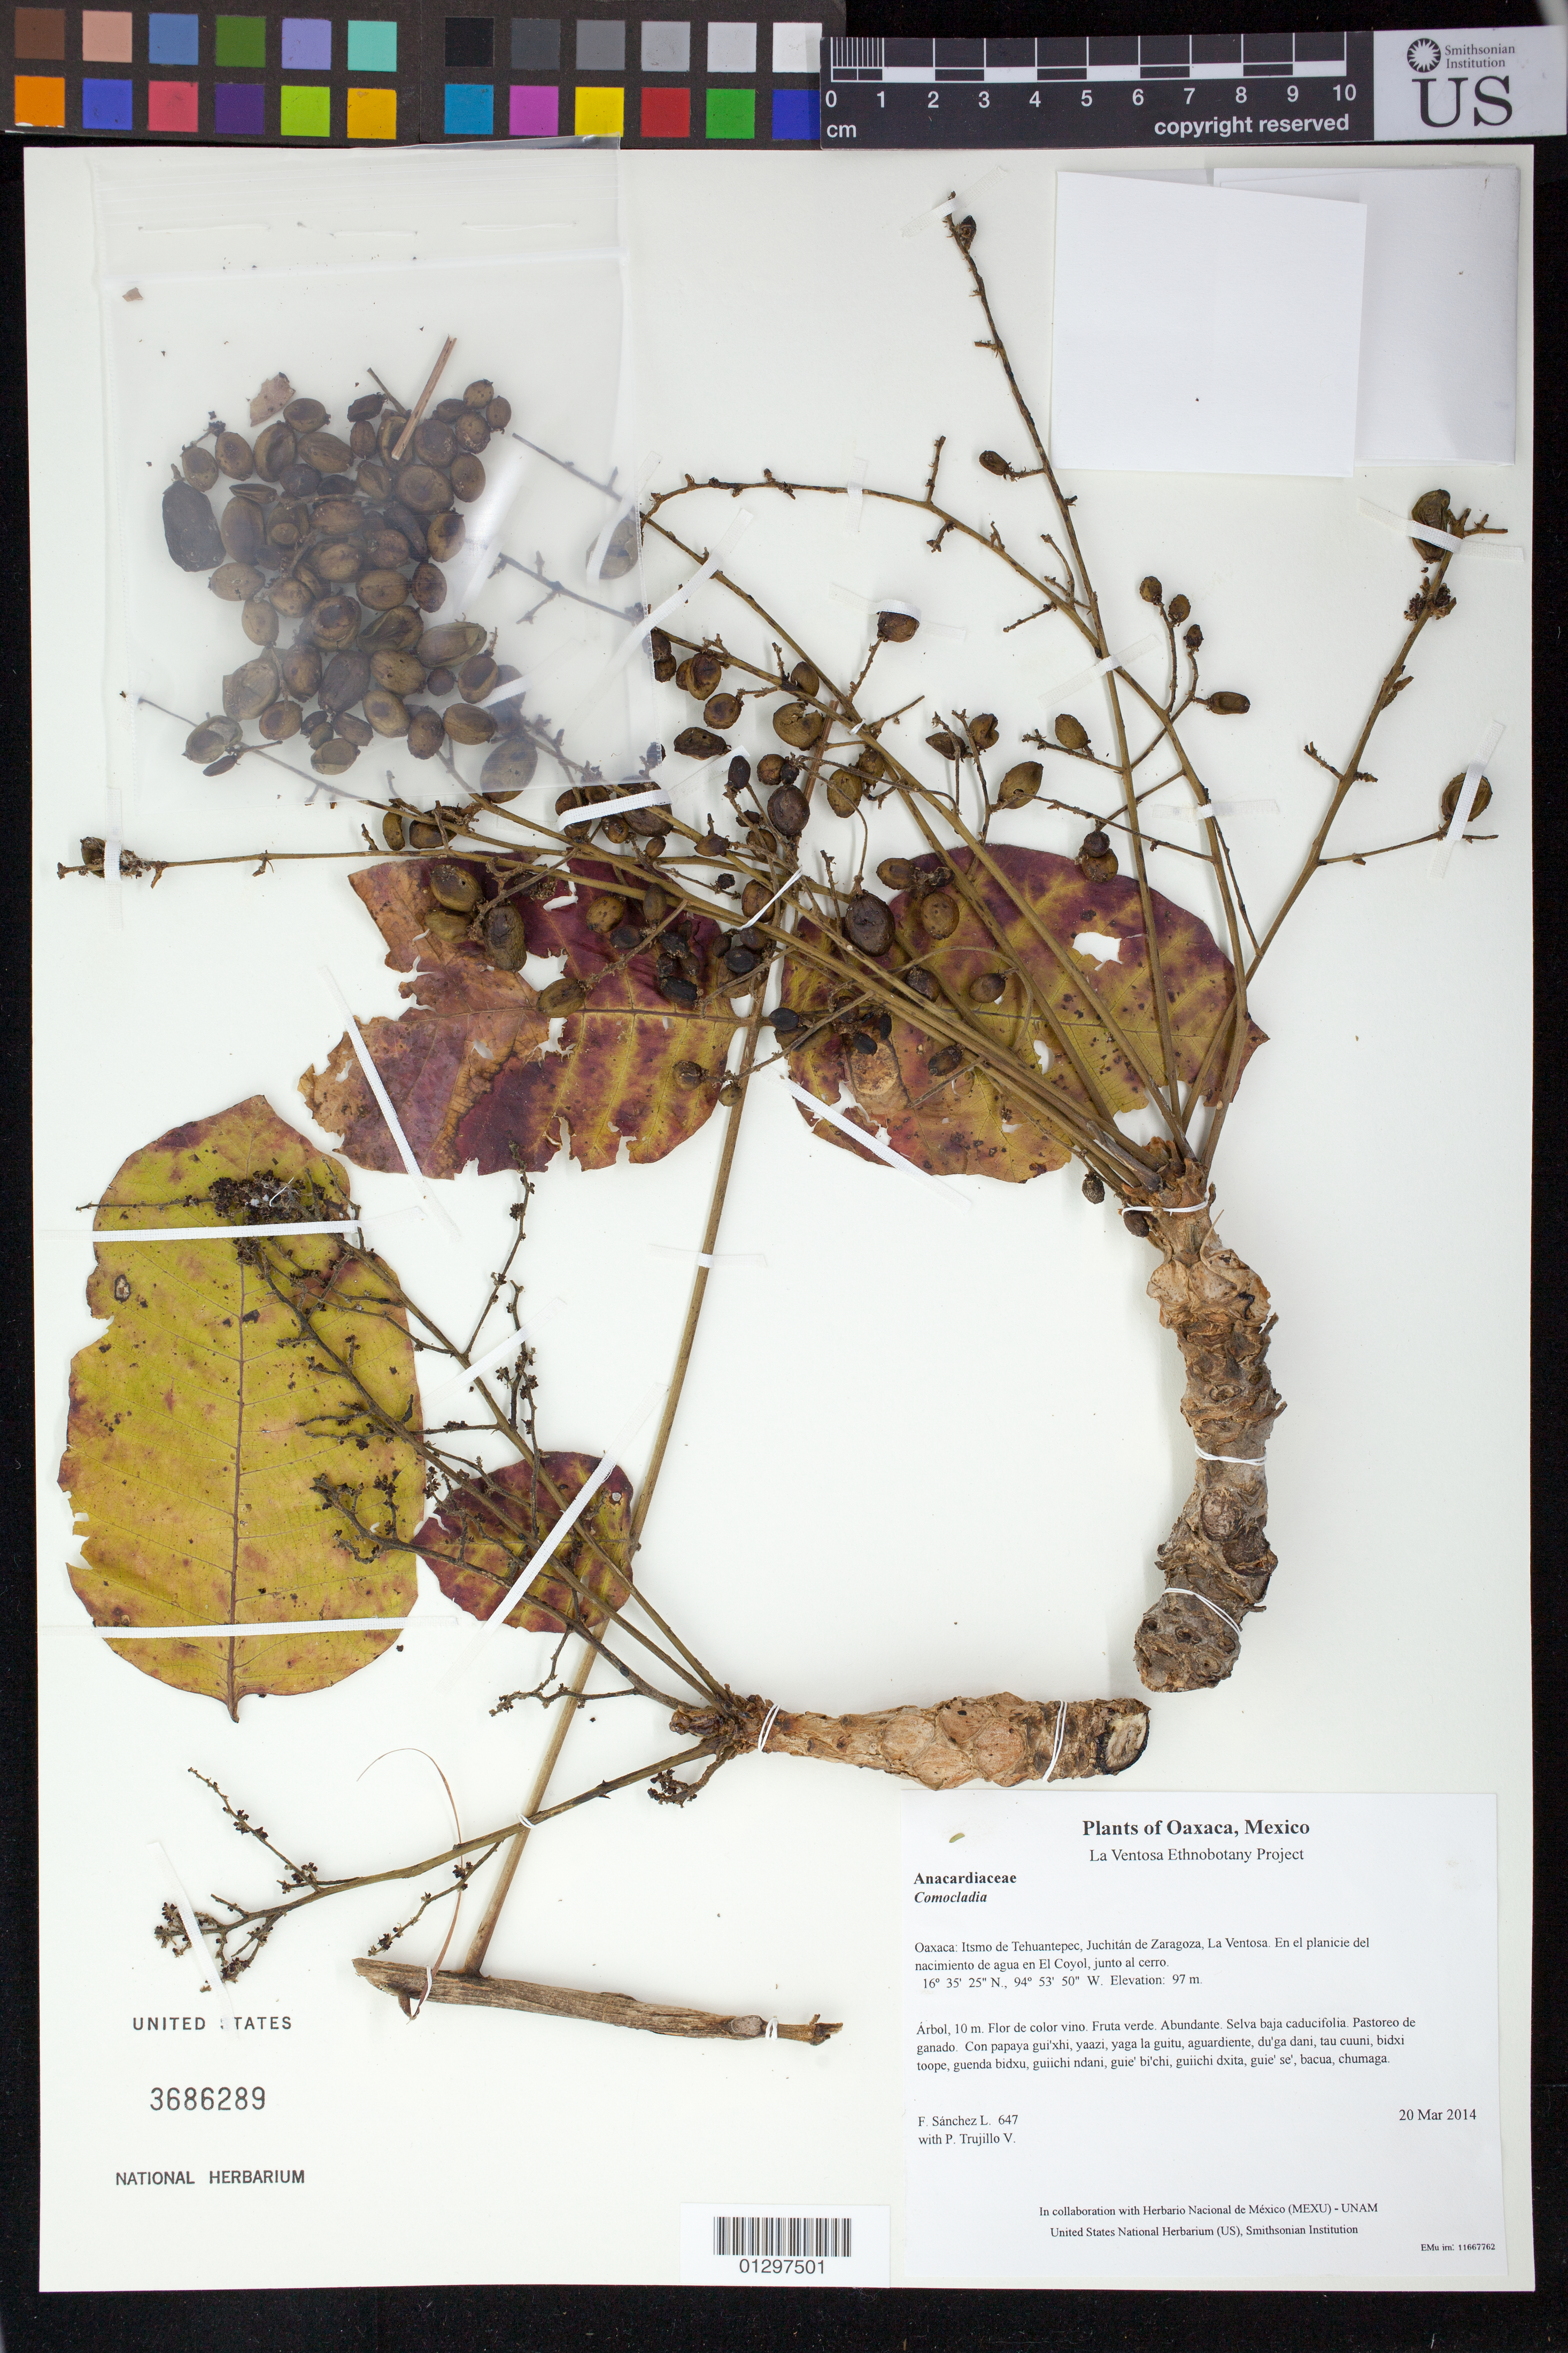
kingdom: Plantae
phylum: Tracheophyta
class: Magnoliopsida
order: Sapindales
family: Anacardiaceae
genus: Comocladia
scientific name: Comocladia mollissima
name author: Kunth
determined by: Mitchell, John D.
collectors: F. Sánchez L. & P. Trujillo V.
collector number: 647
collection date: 2014-03-20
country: Mexico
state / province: Oaxaca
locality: Itsmo de Tehuantepec, Juchitán de Zaragoza, La Ventosa. En el planicie del nacimiento de agua en El Coyol, junto al cerro.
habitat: Selva baja caducifolia. Pastoreo de ganado.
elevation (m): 97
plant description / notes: JEBOT, MEXU, SERO, US; Yaga. 10 m. Guie' naxiña' nacahui. Cuaananaxhi naga'. Stale.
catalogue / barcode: US 3686289